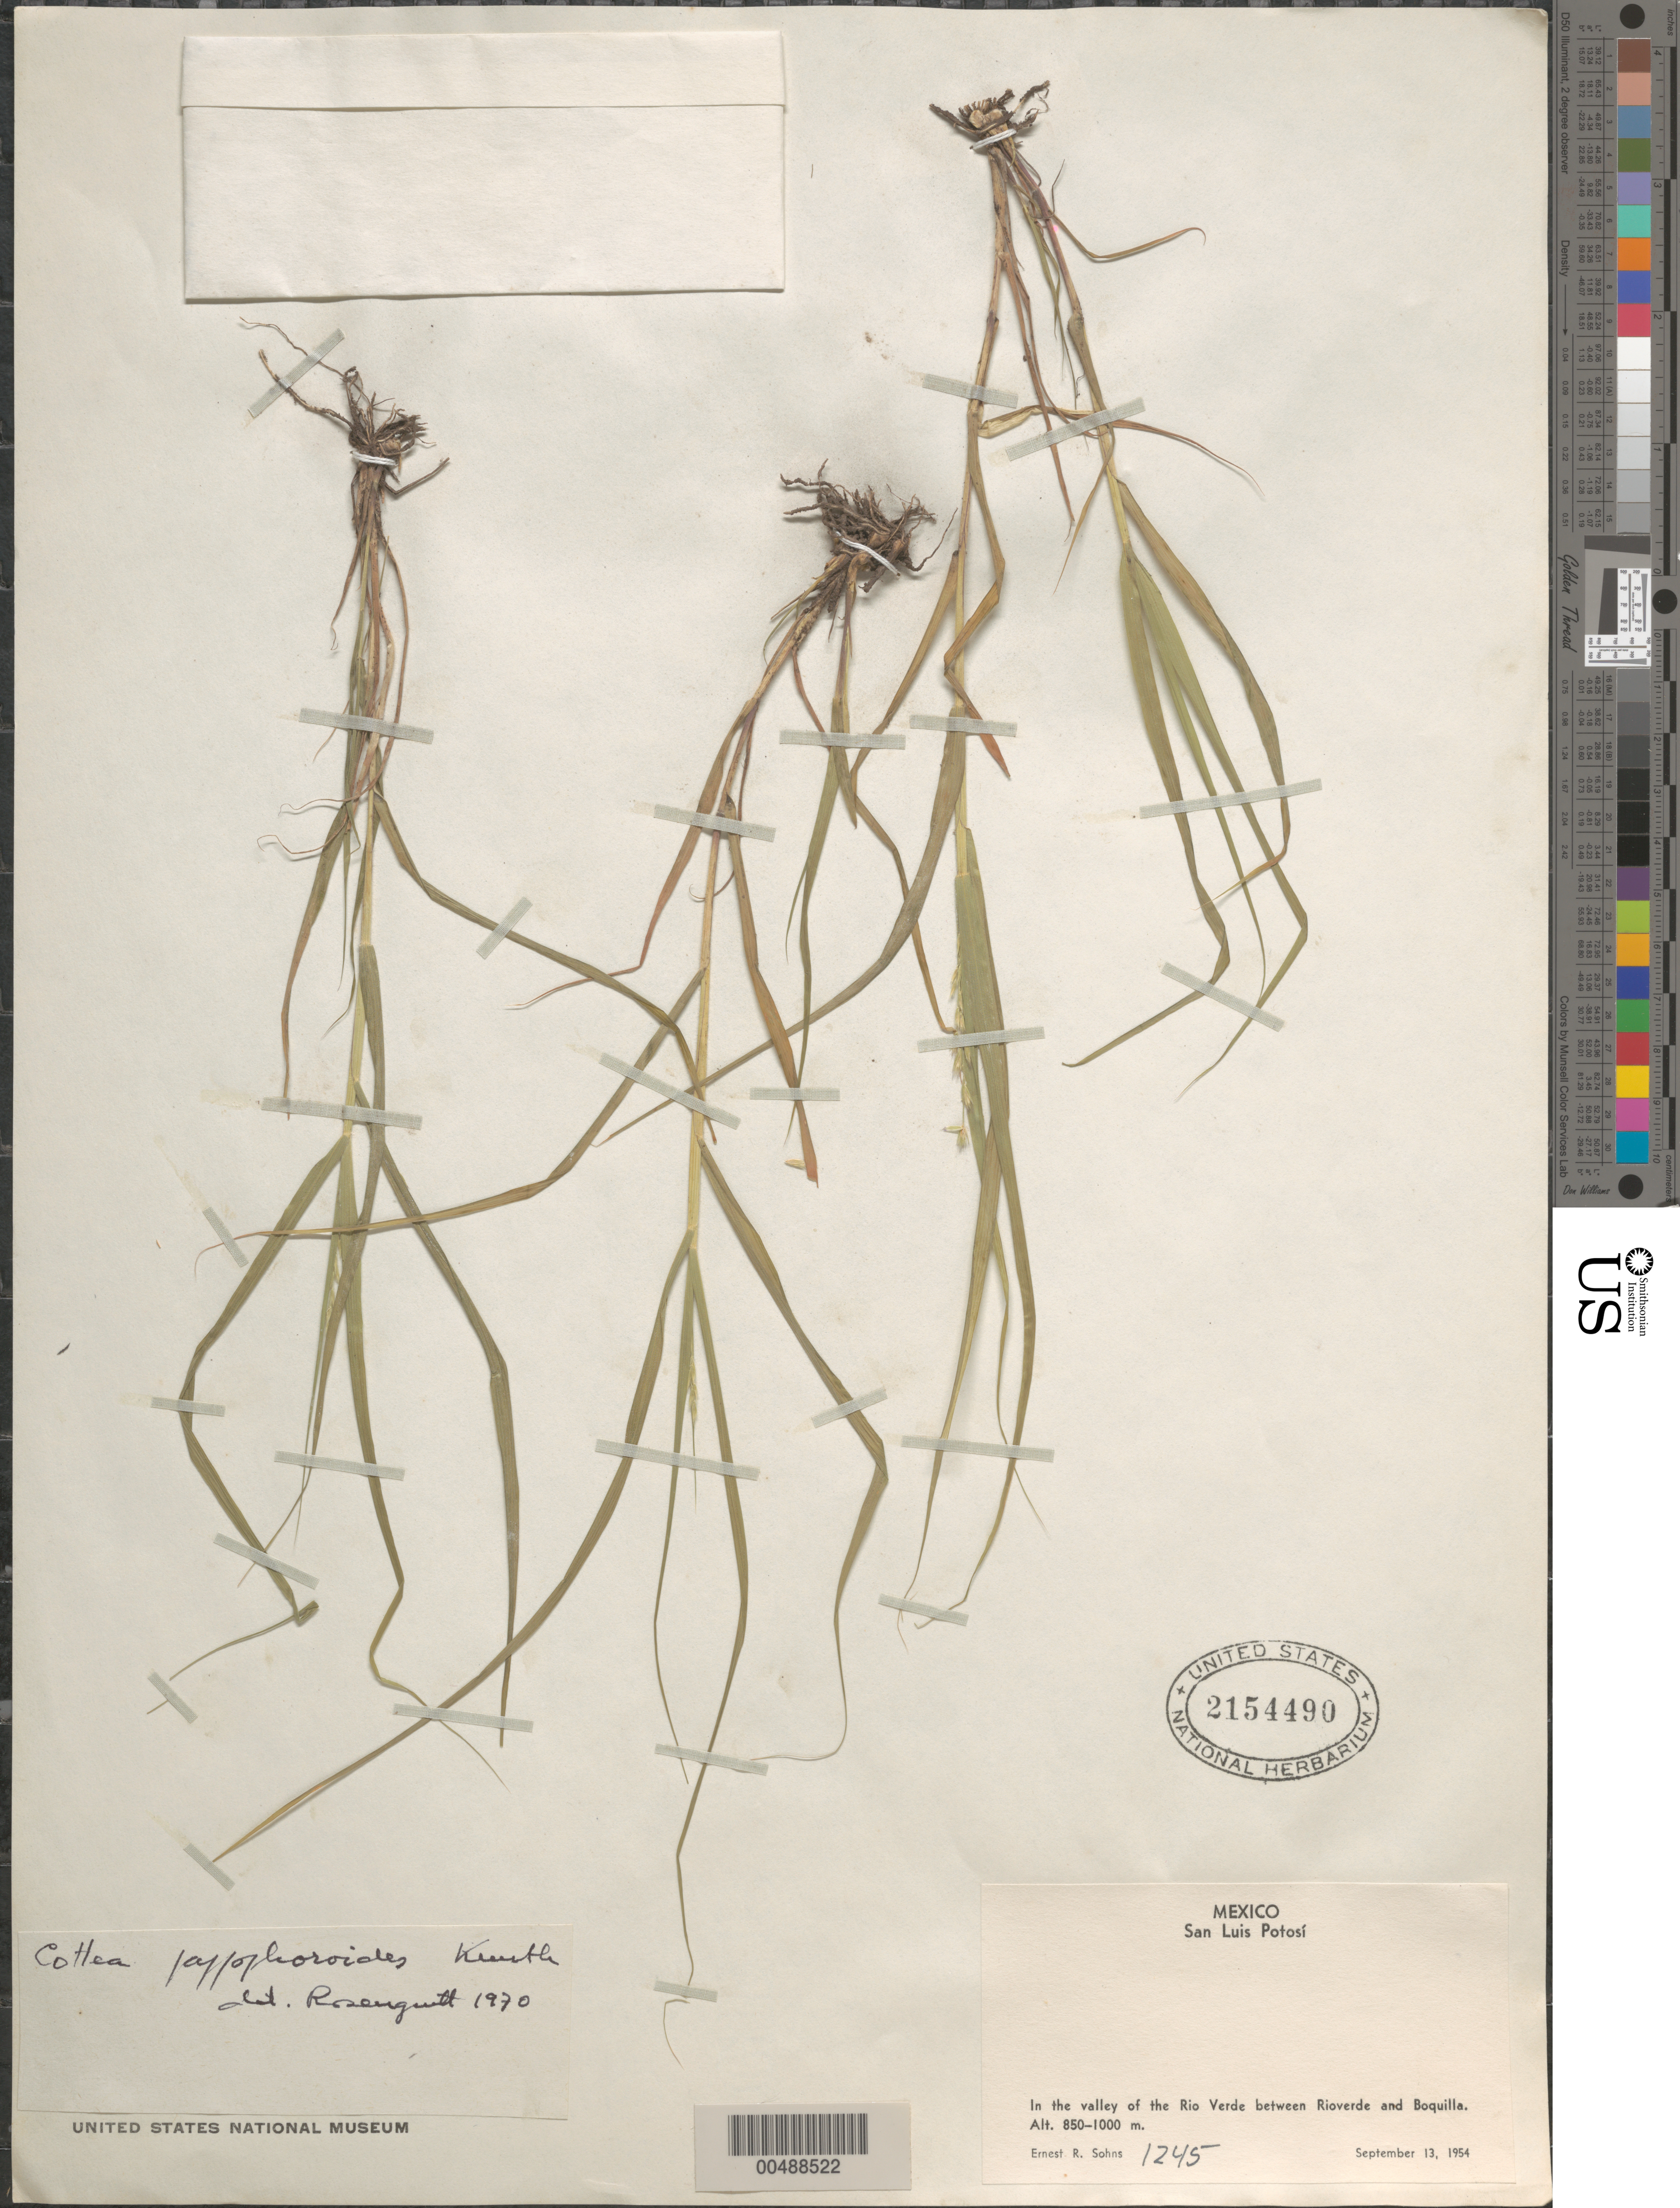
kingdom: Plantae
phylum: Tracheophyta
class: Liliopsida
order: Poales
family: Poaceae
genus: Cottea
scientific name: Cottea pappophoroides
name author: Kunth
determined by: Rosenquith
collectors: E. R. Sohns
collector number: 1245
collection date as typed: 13 Sep 1954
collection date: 1954-09-13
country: Mexico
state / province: San Luis Potosi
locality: In the valley of the Rio Verde between Rioverde and Boquilla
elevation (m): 850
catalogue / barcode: US 2154490